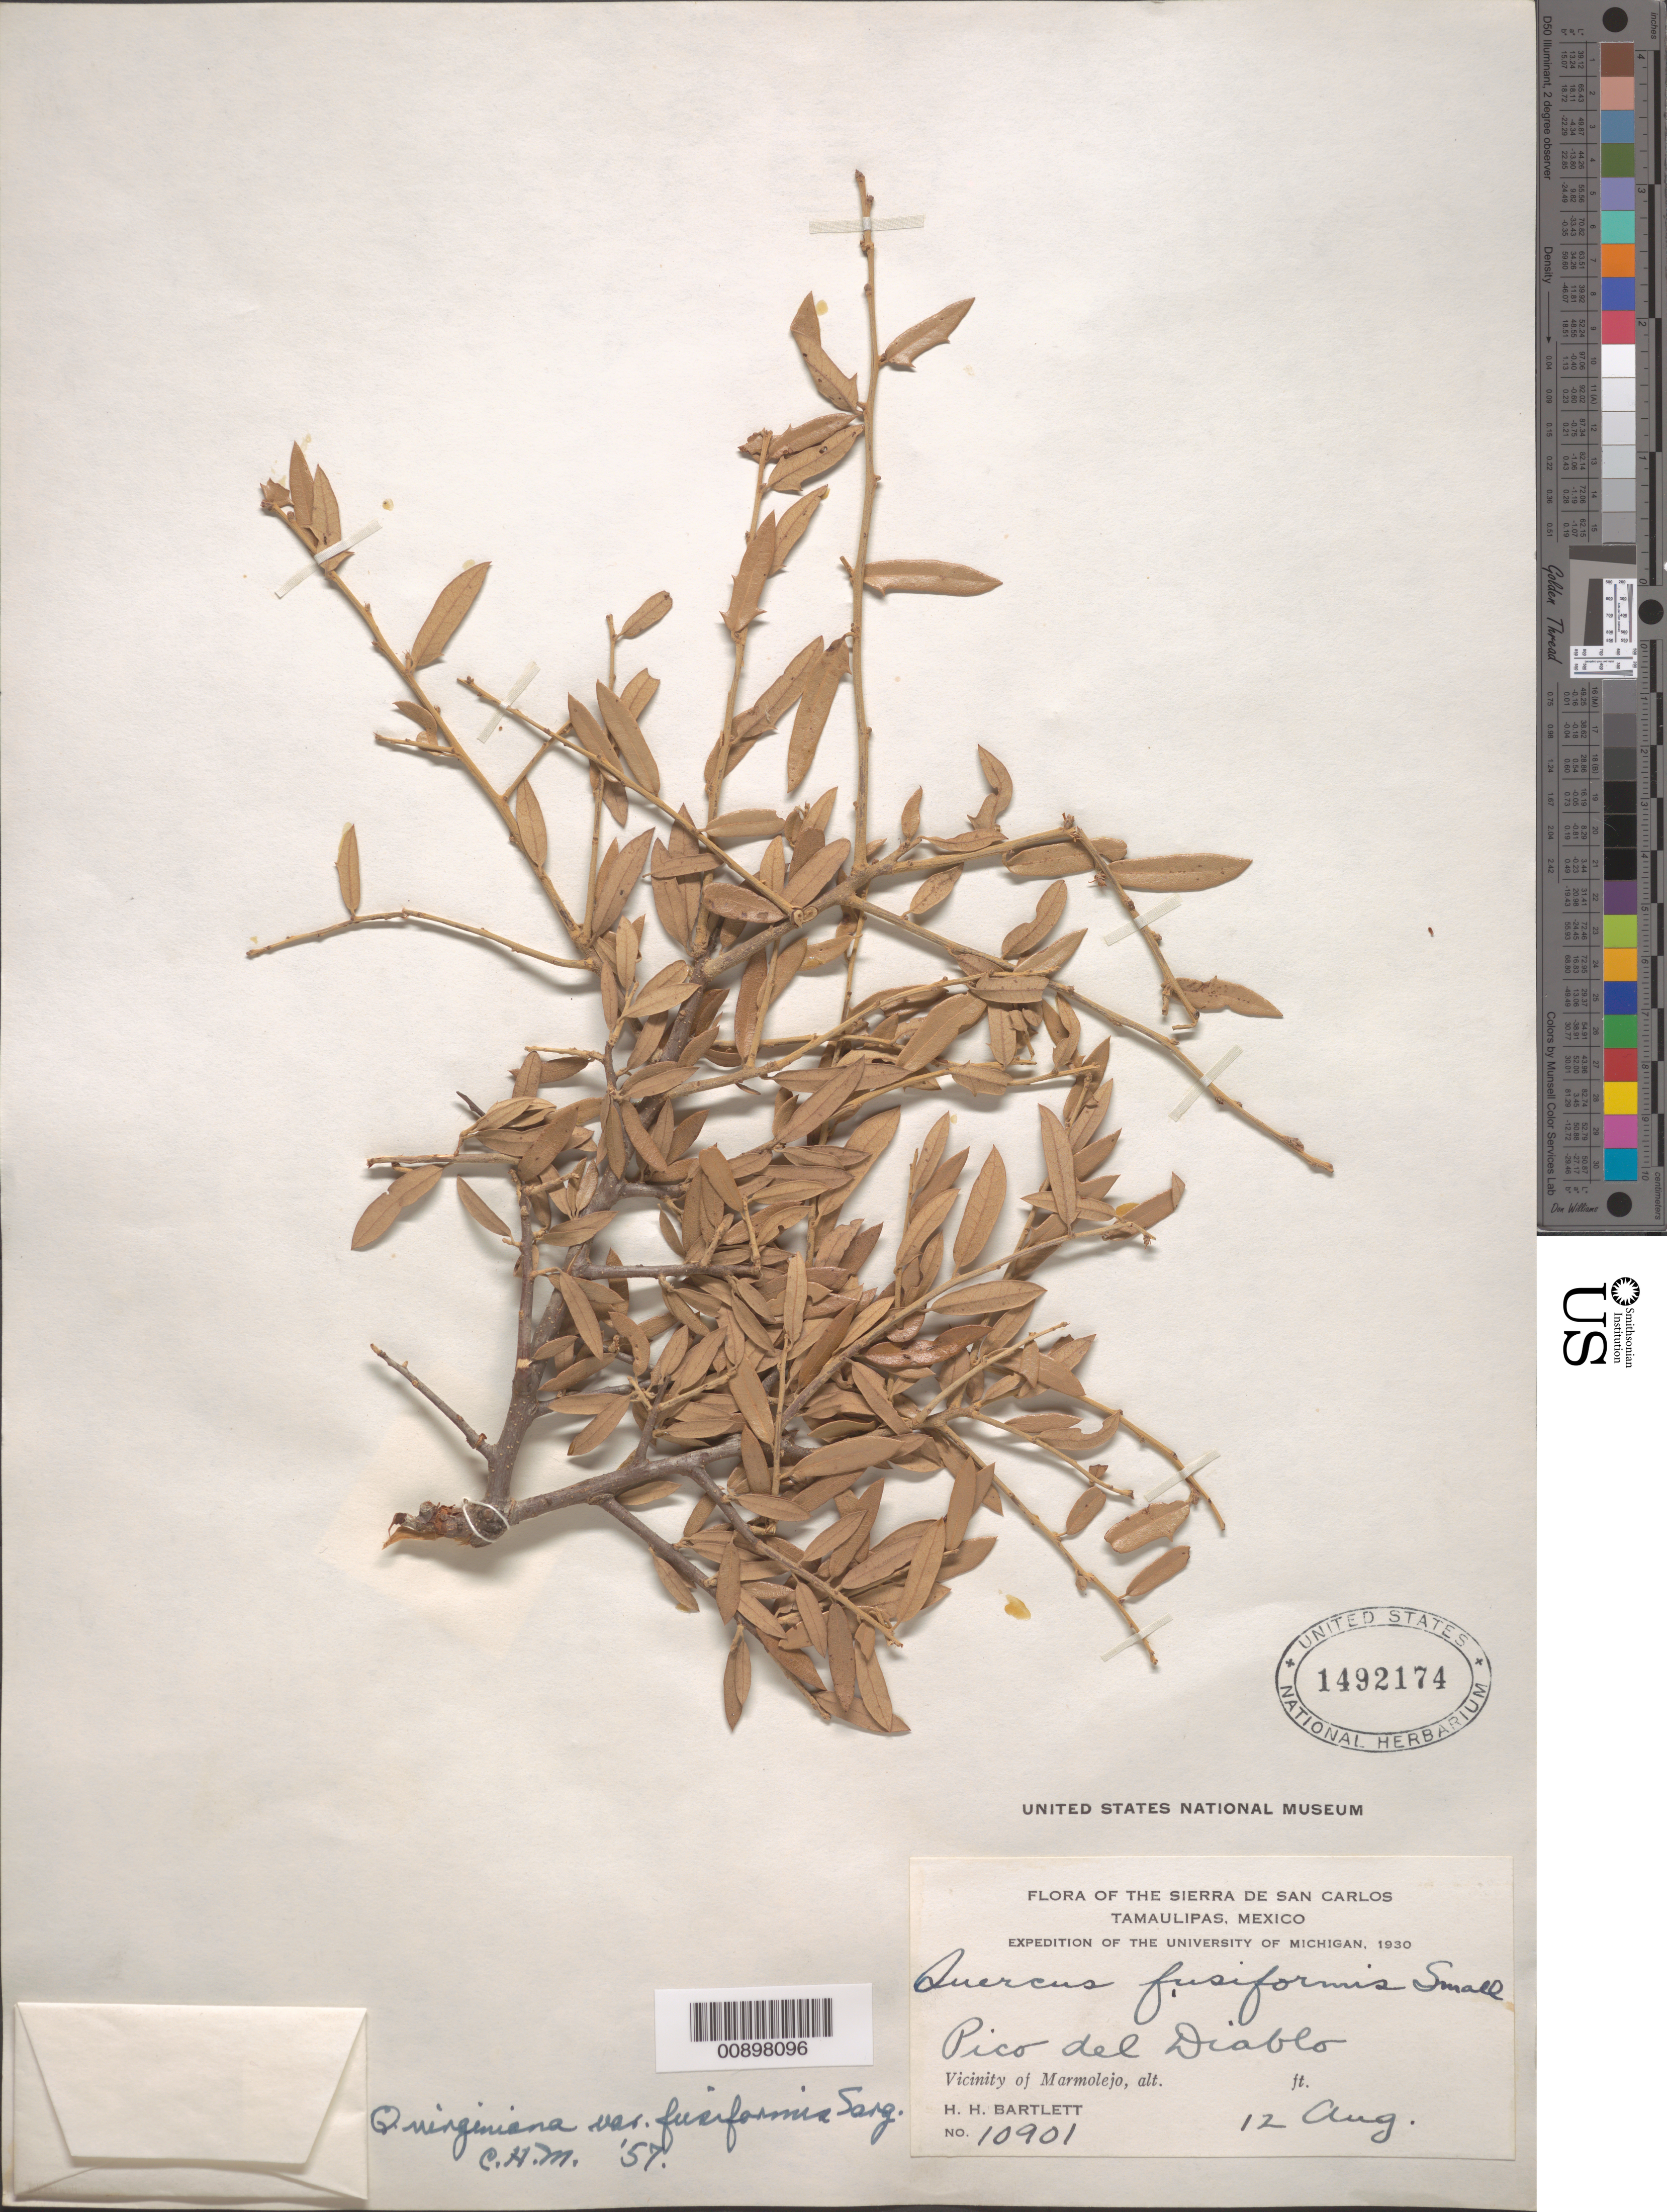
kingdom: Plantae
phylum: Tracheophyta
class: Magnoliopsida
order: Fagales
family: Fagaceae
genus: Quercus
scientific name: Quercus virginiana var. fusiformis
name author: (Small) Sarg.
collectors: H. H. Bartlett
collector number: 10901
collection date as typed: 12 Aug 1930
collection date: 1930-08-12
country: Mexico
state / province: Tamaulipas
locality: Pico del Diablo. Vicinity of Marmolejo. Sierra de San Carlos, Tamaulipas.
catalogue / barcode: US 1492174